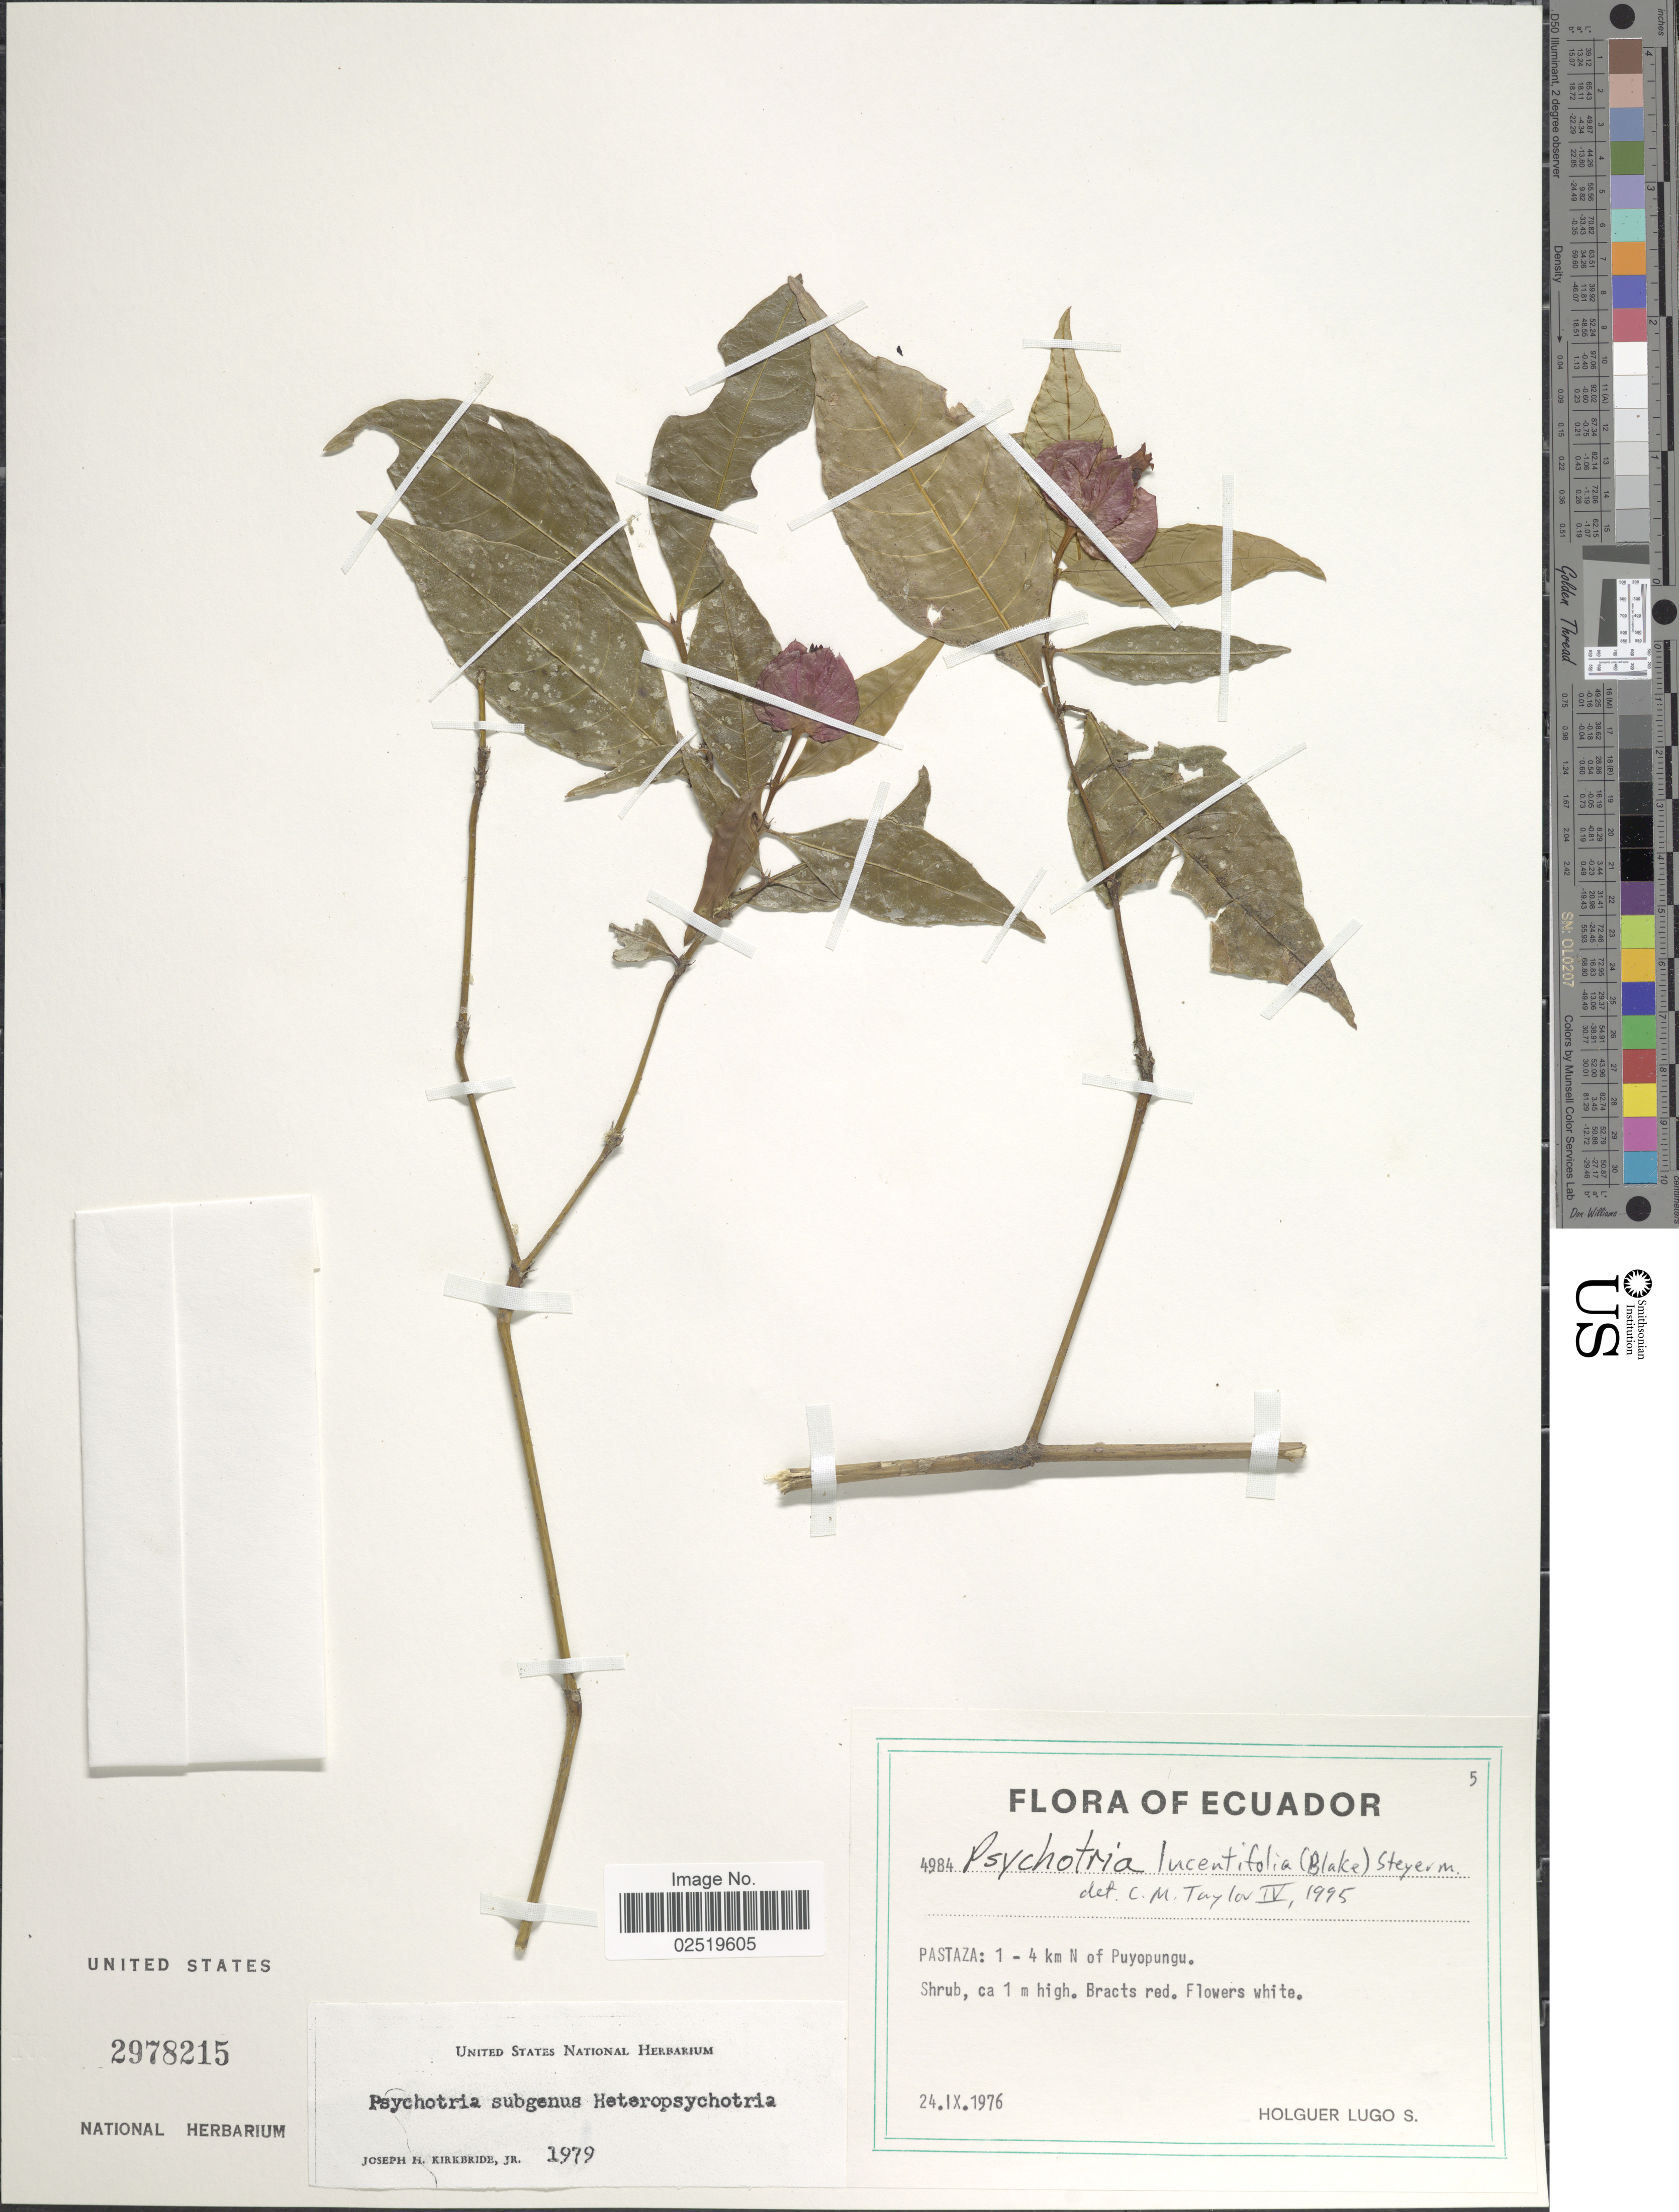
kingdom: Plantae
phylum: Tracheophyta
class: Magnoliopsida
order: Gentianales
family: Rubiaceae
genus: Psychotria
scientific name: Psychotria lucentifolia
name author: (S.F. Blake) Steyerm.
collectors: H. Lugo S.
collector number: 4984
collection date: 1976-09-24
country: Ecuador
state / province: Pastaza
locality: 1-4 km N of Puyopungu.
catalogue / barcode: US 2978215